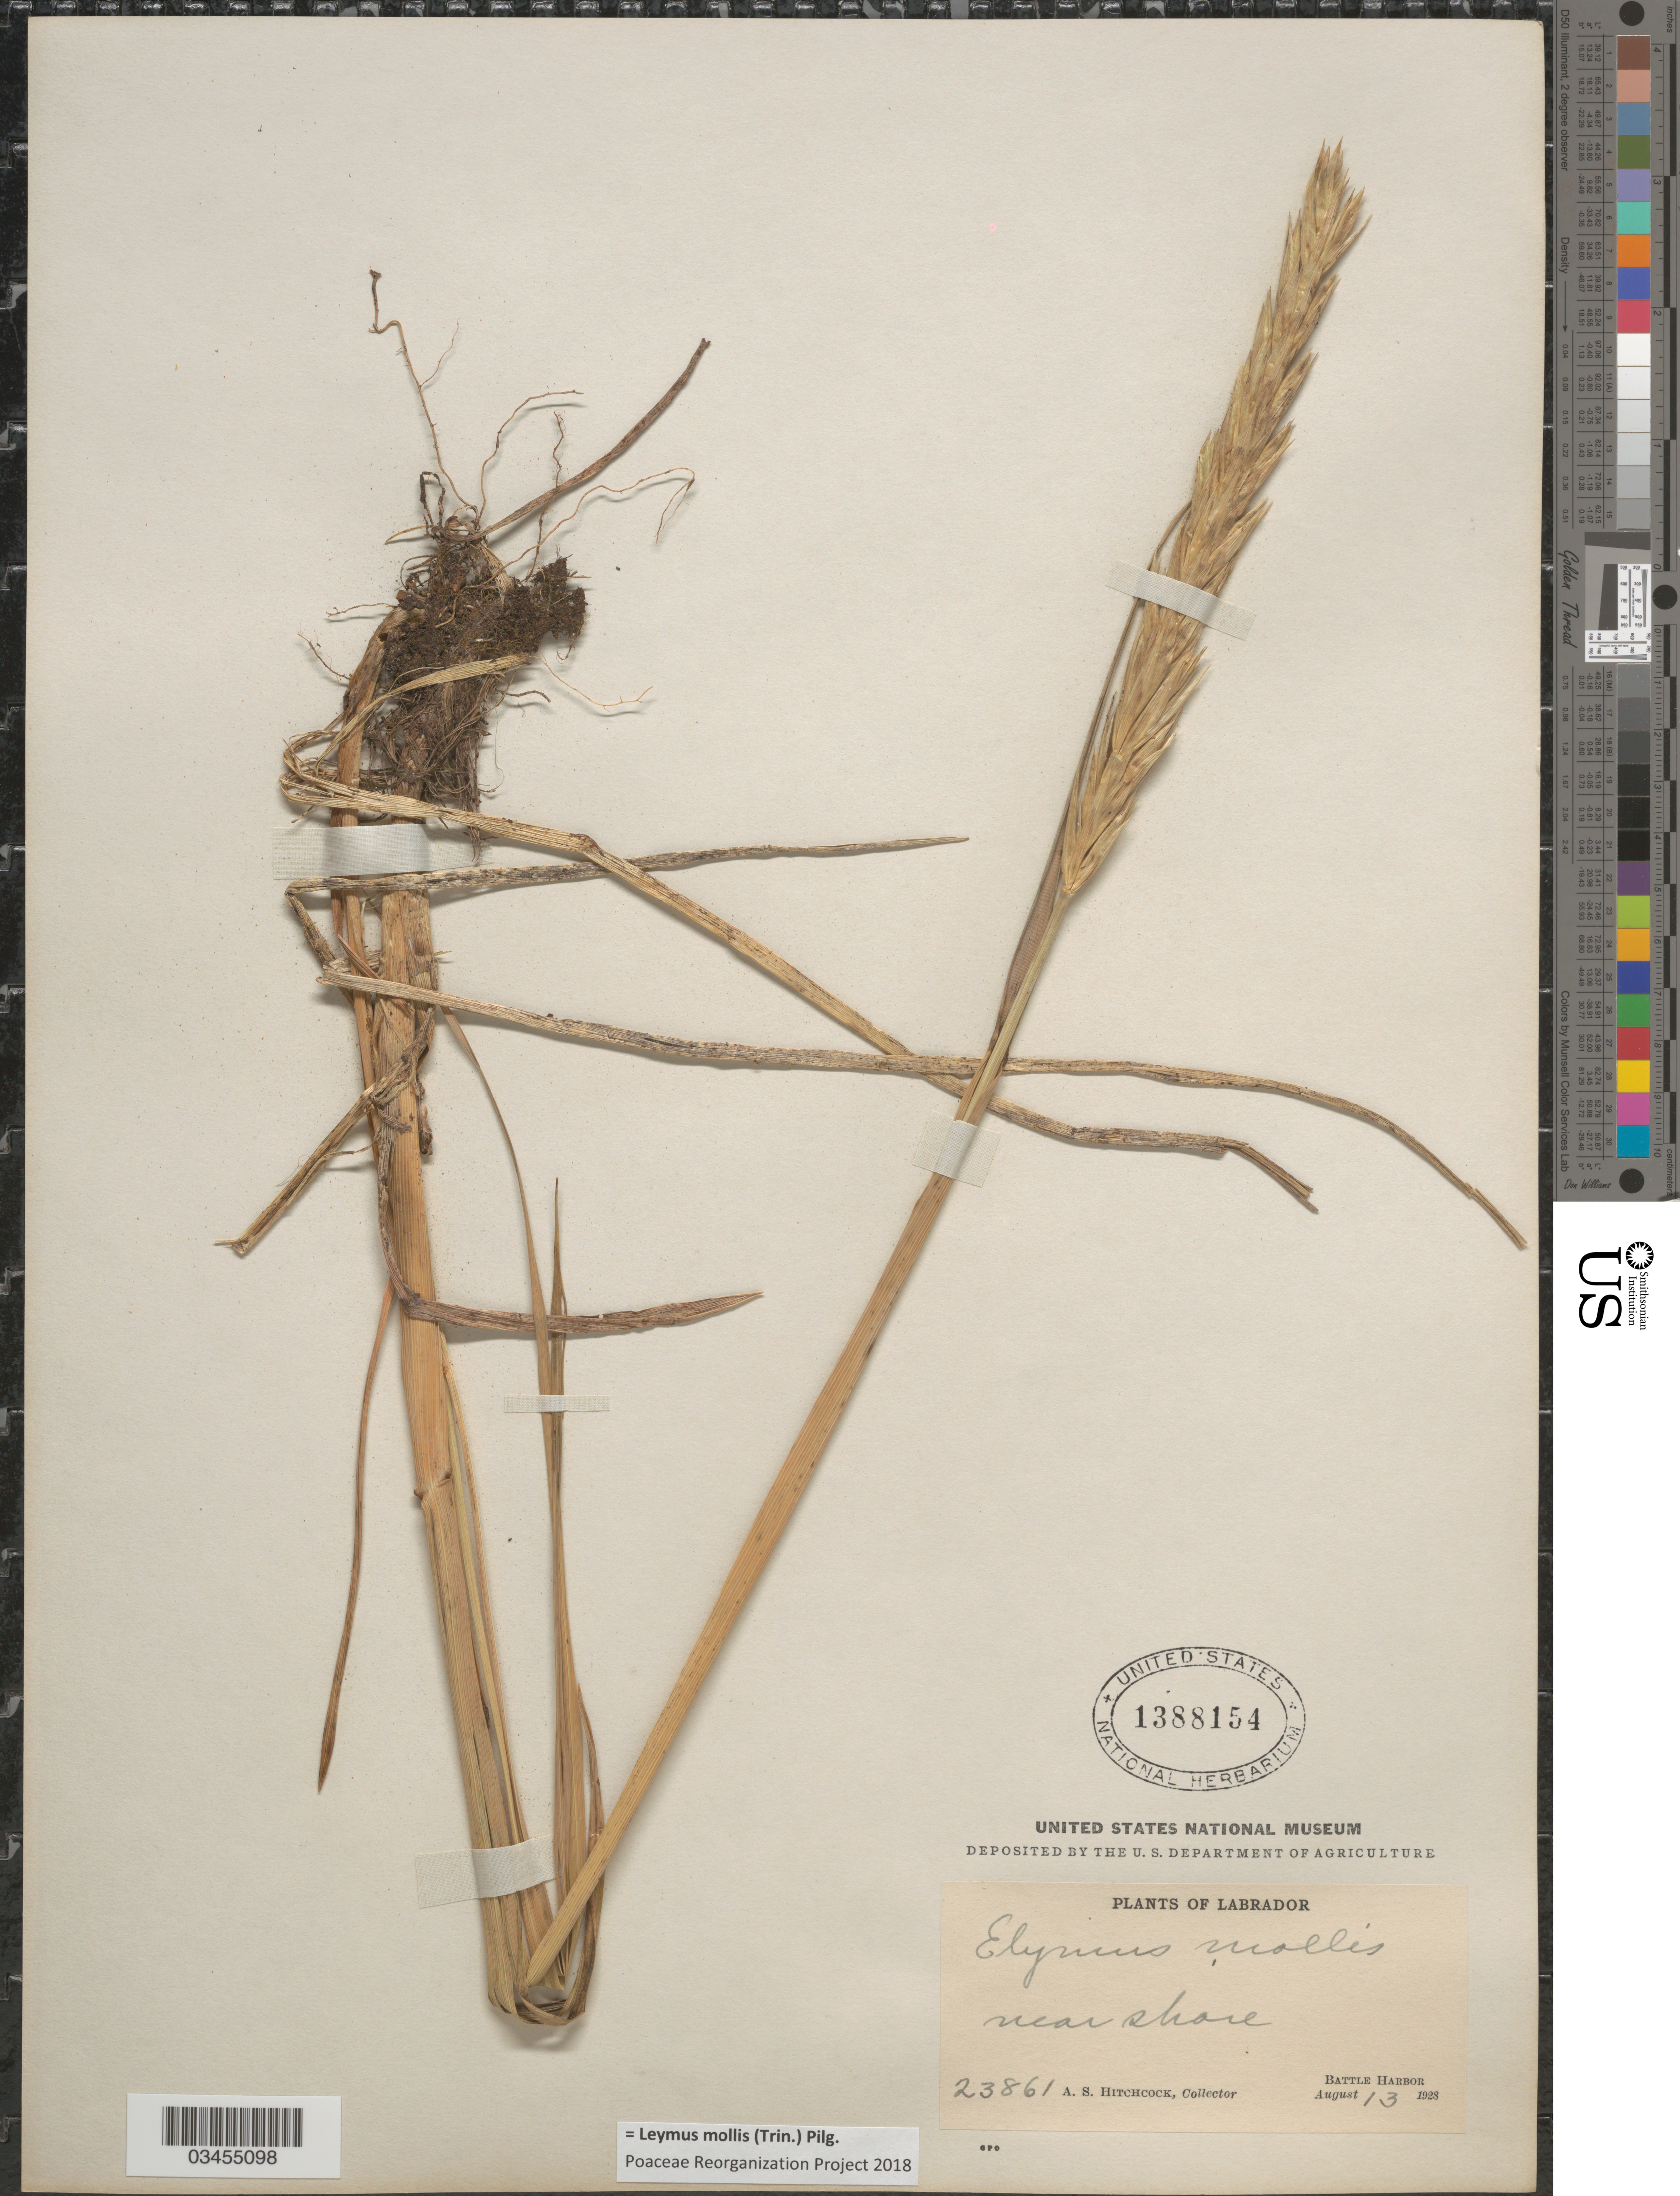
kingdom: Plantae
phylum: Tracheophyta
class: Liliopsida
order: Poales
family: Poaceae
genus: Leymus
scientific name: Leymus mollis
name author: (Trin.) Pilg.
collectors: A. S. Hitchcock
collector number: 23861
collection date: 1928-08-13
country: Canada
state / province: Newfoundland and Labrador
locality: Labrador. Near shore. Battle Harbor.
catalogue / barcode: US 1388154